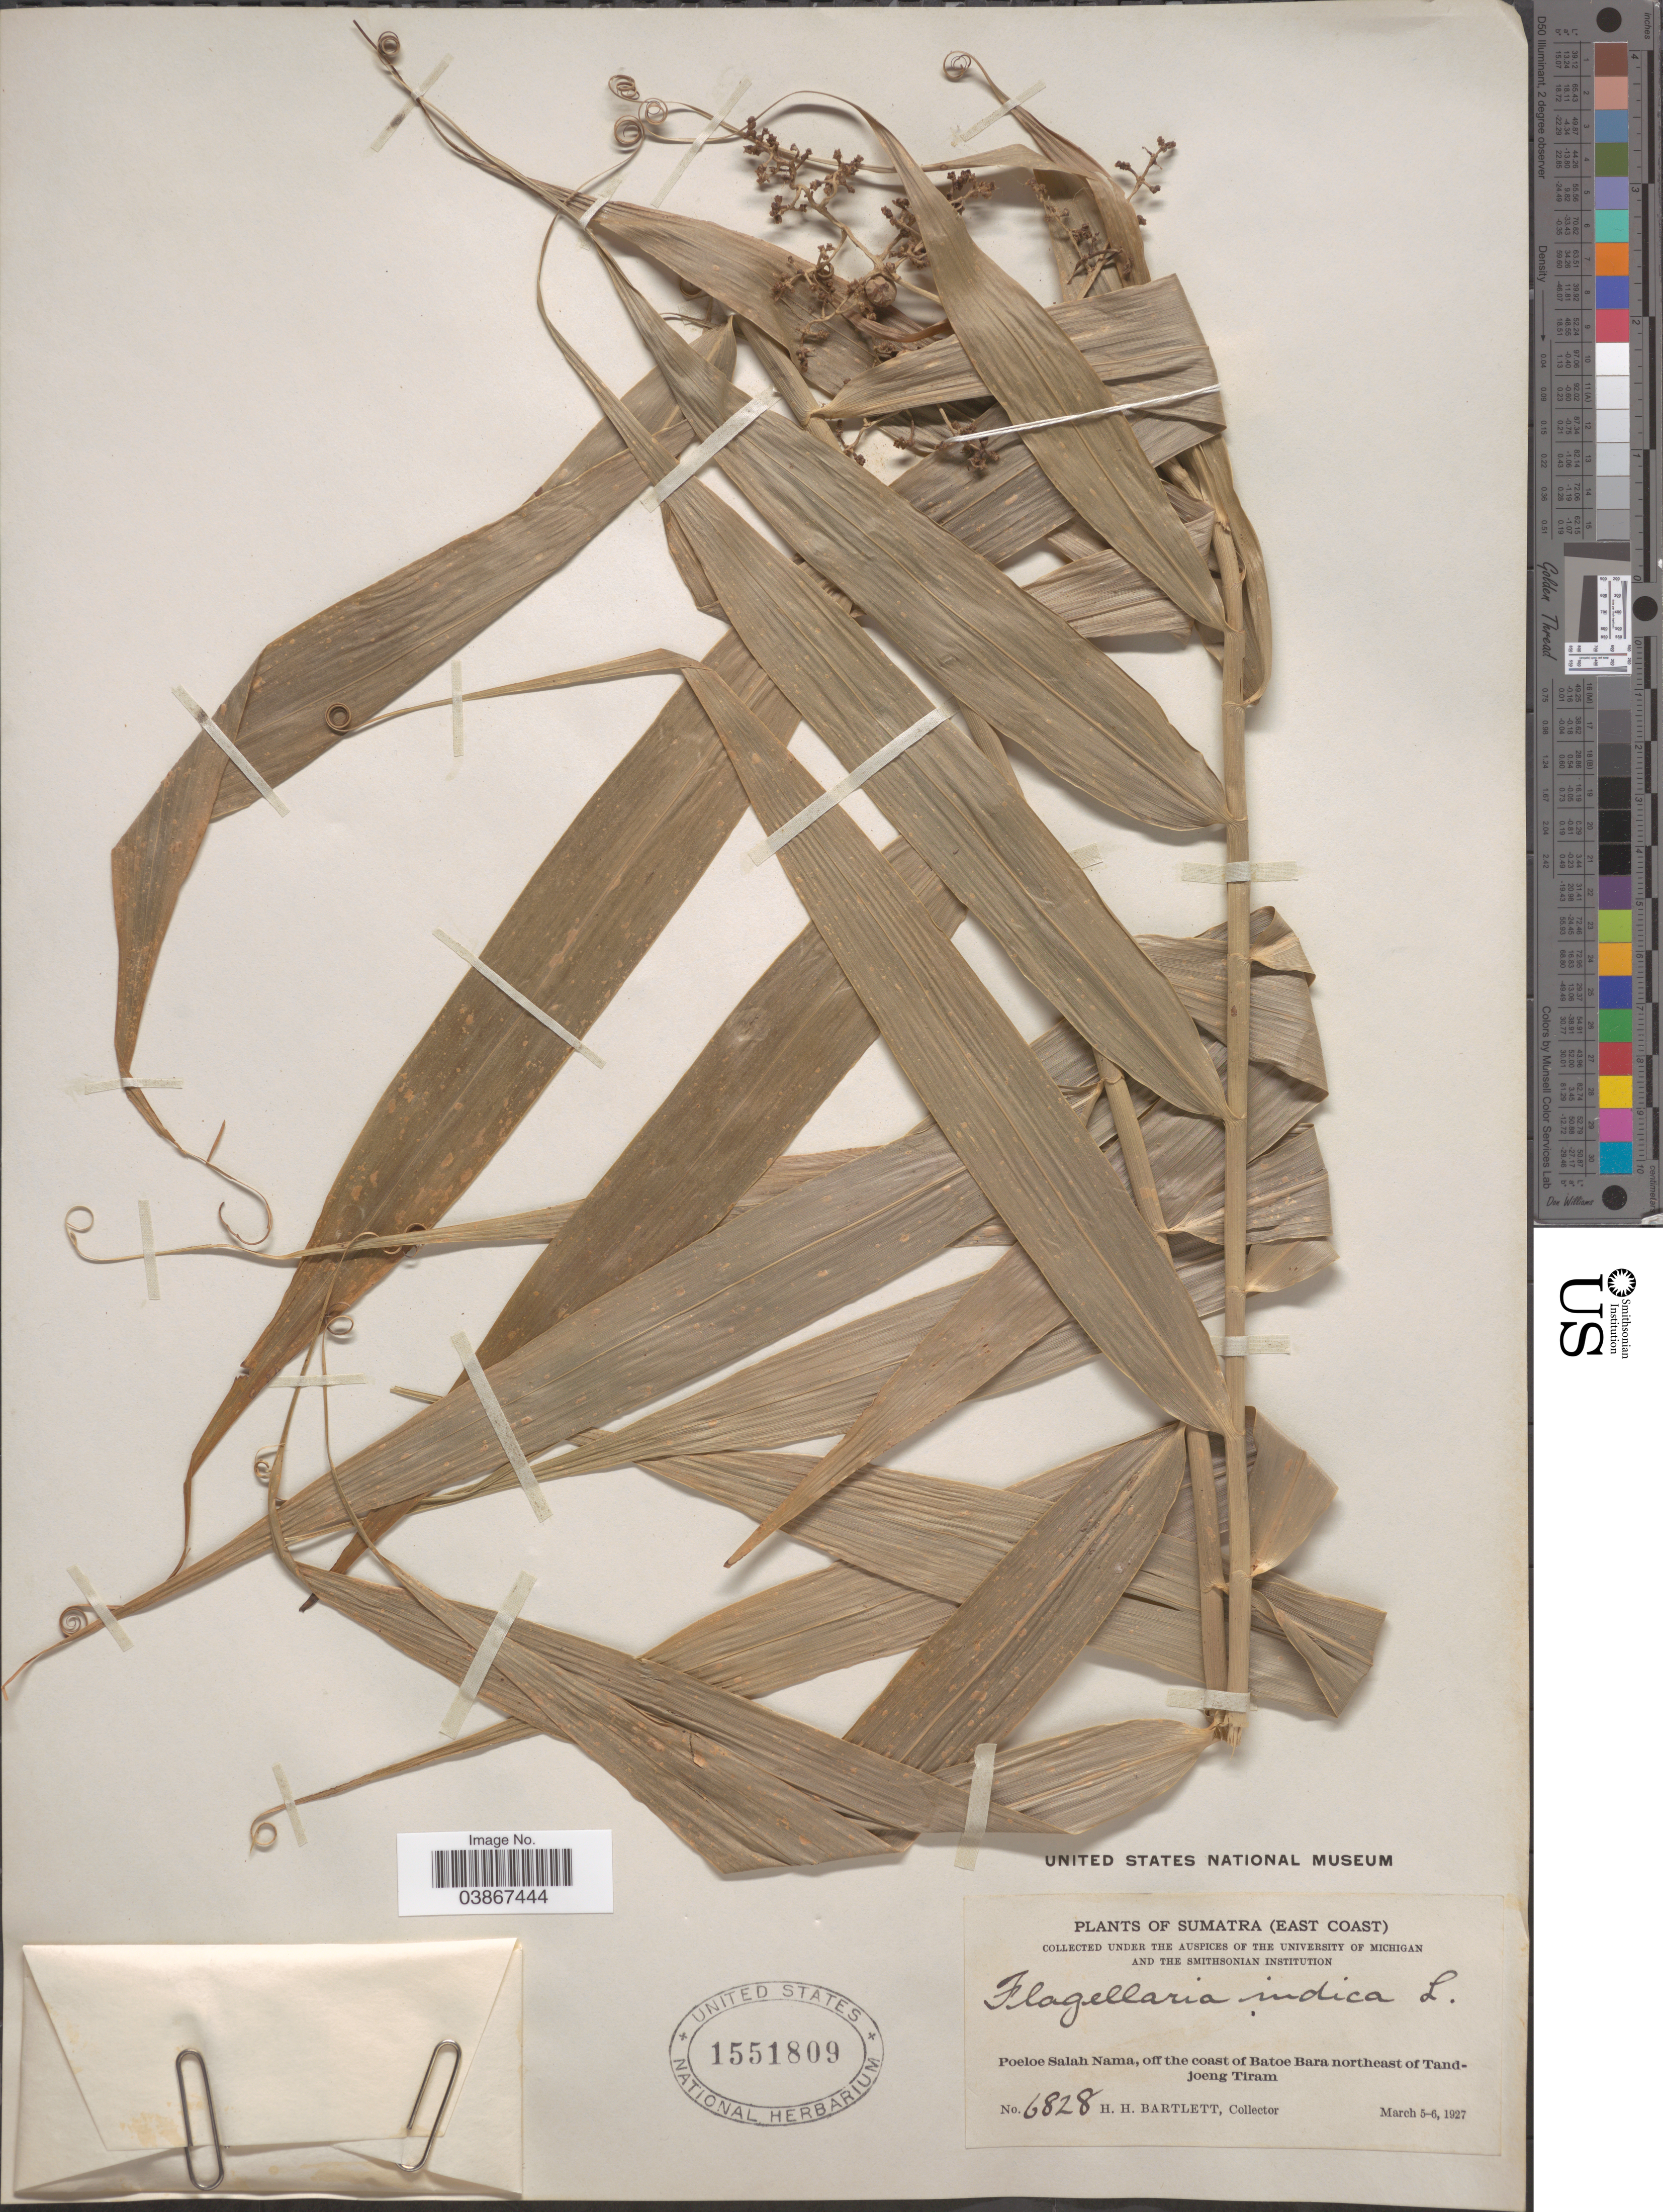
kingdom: Plantae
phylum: Tracheophyta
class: Liliopsida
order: Poales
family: Flagellariaceae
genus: Flagellaria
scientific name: Flagellaria indica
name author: L.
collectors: H. H. Bartlett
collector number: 6828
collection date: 1927-03-05/1927-03-06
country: Indonesia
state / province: Sumatra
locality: (East Coast). Poeloe Salah Nama, off the coast of Batoe Bara northeast of Tandjoeng Tiram.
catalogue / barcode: US 1551809